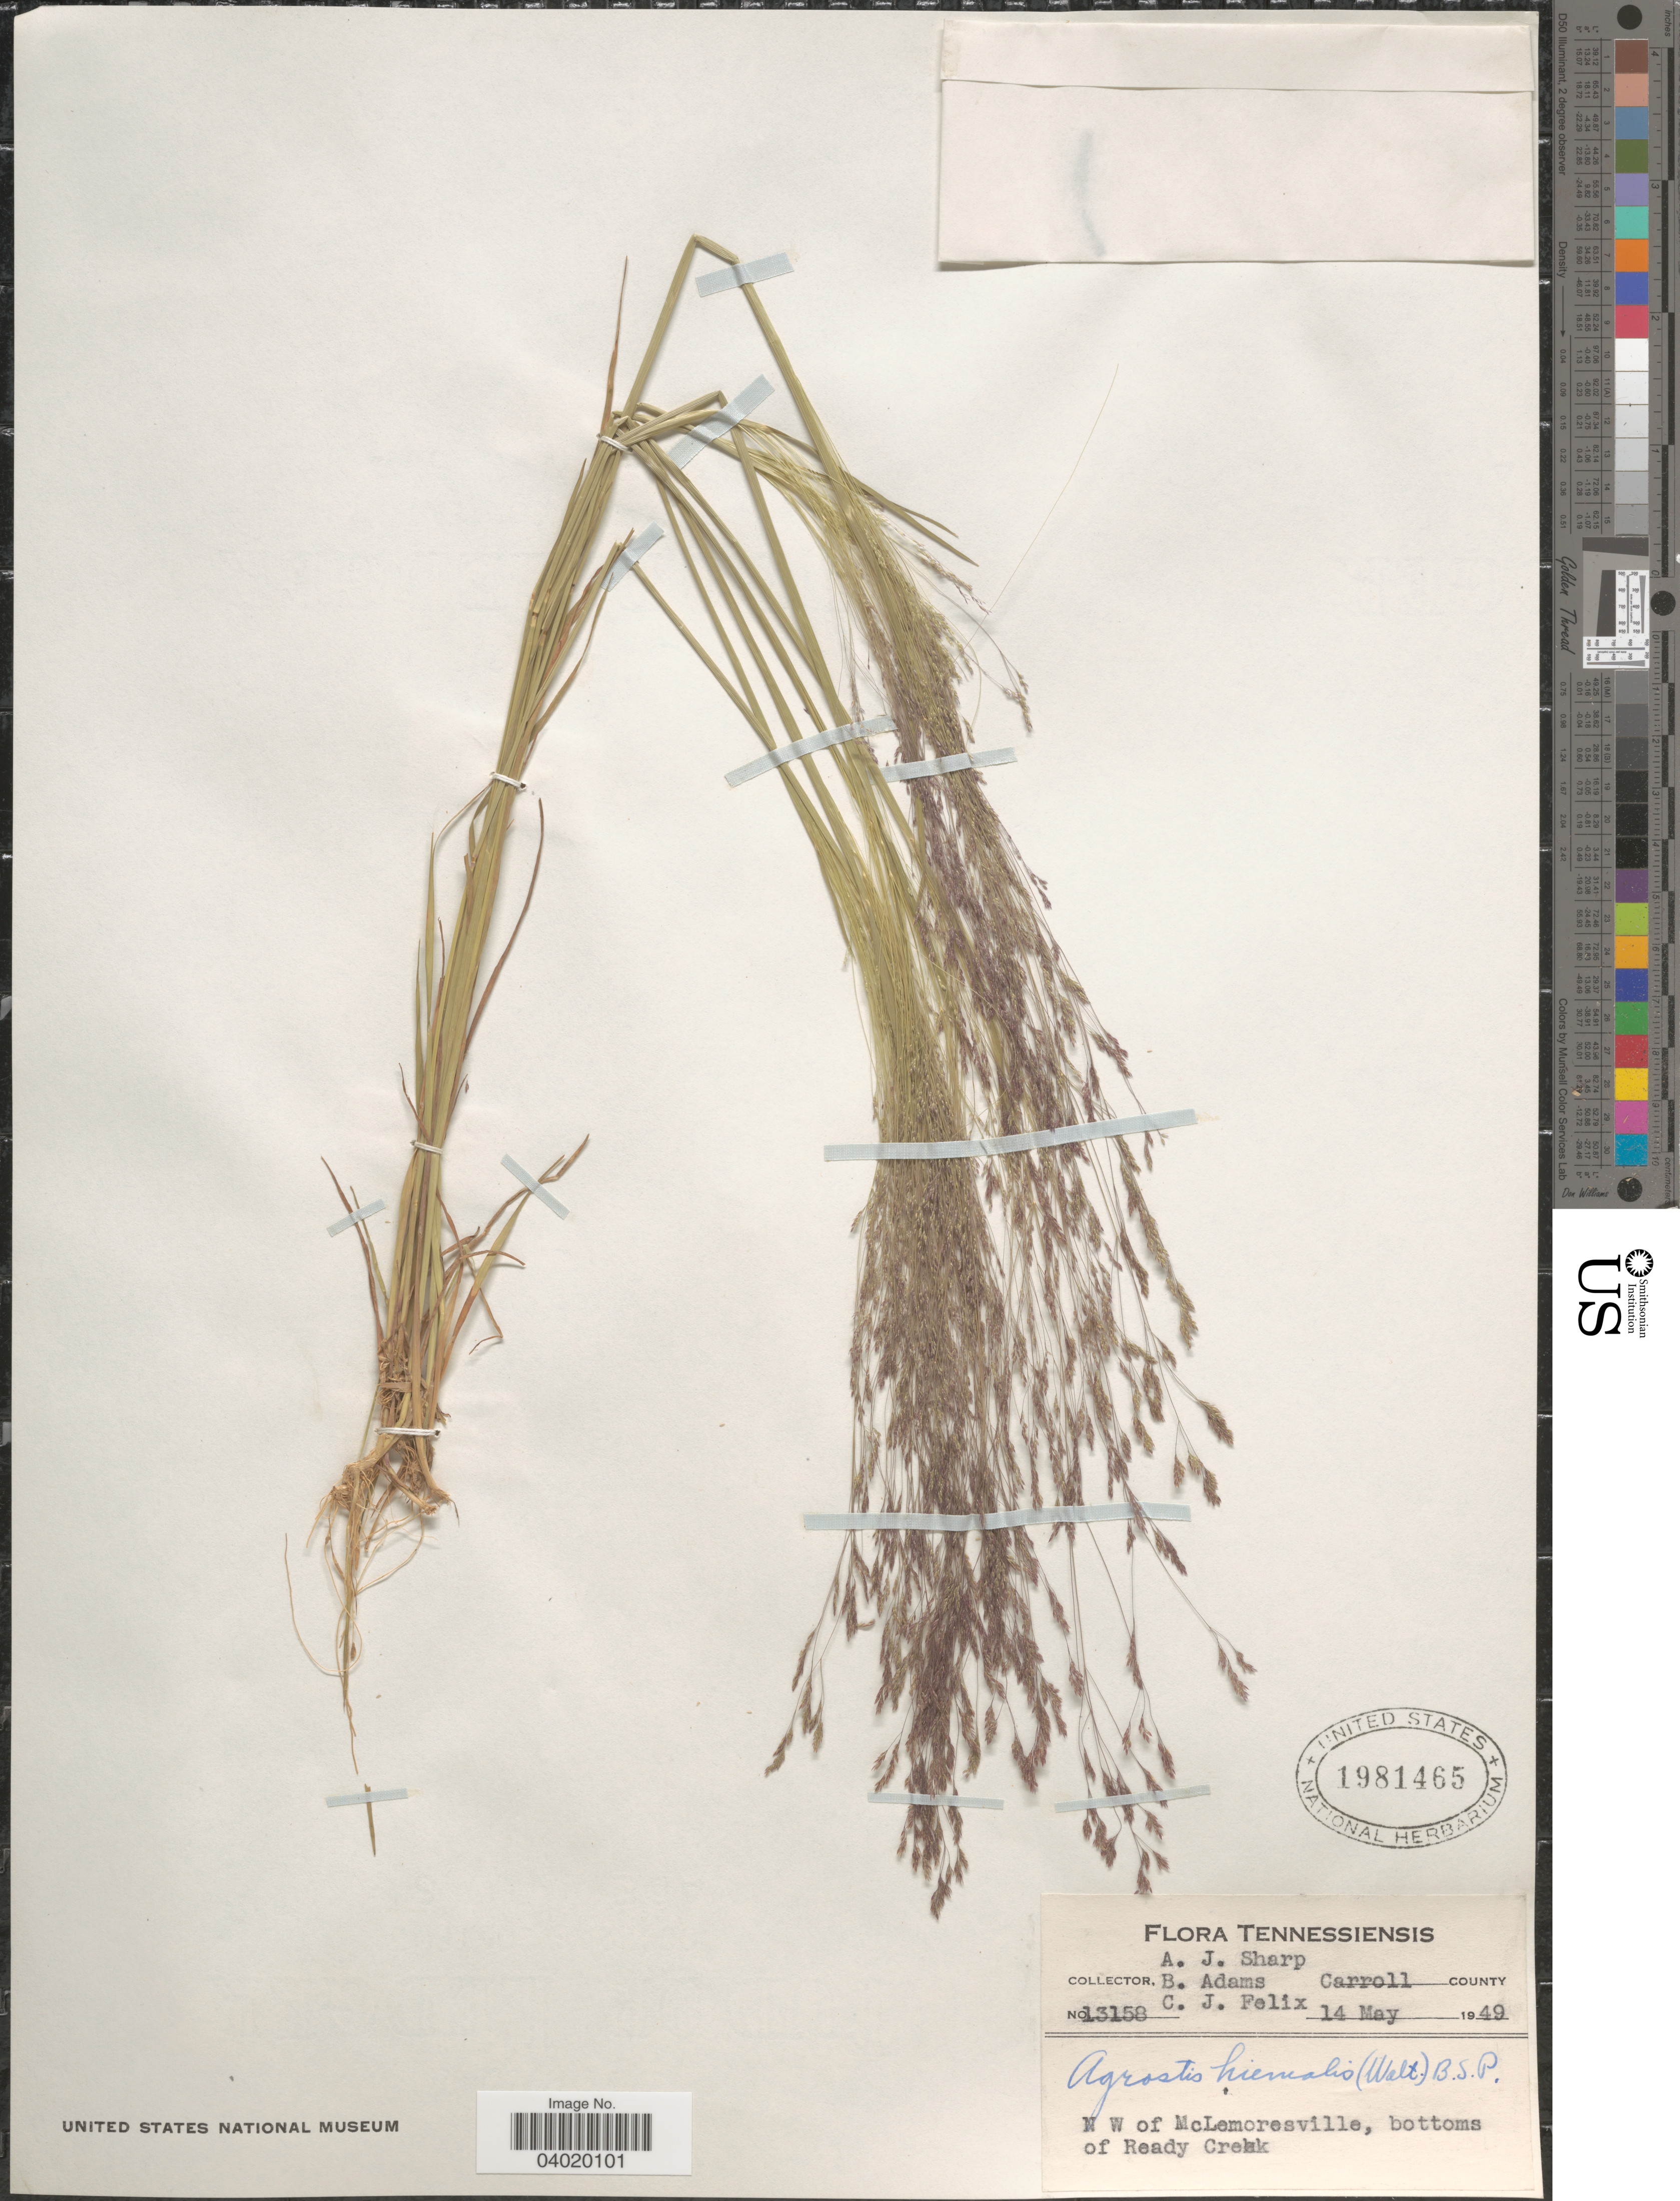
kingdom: Plantae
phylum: Tracheophyta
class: Liliopsida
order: Poales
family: Poaceae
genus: Agrostis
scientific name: Agrostis hyemalis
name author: (Walter) Britton et al.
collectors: A. J. Sharp, B. Adams & C. Felix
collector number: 13158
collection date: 1949-05-14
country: United States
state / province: Tennessee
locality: Carroll County. N W of McLemoresville, bottoms of Ready Creek.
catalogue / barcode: US 1981465